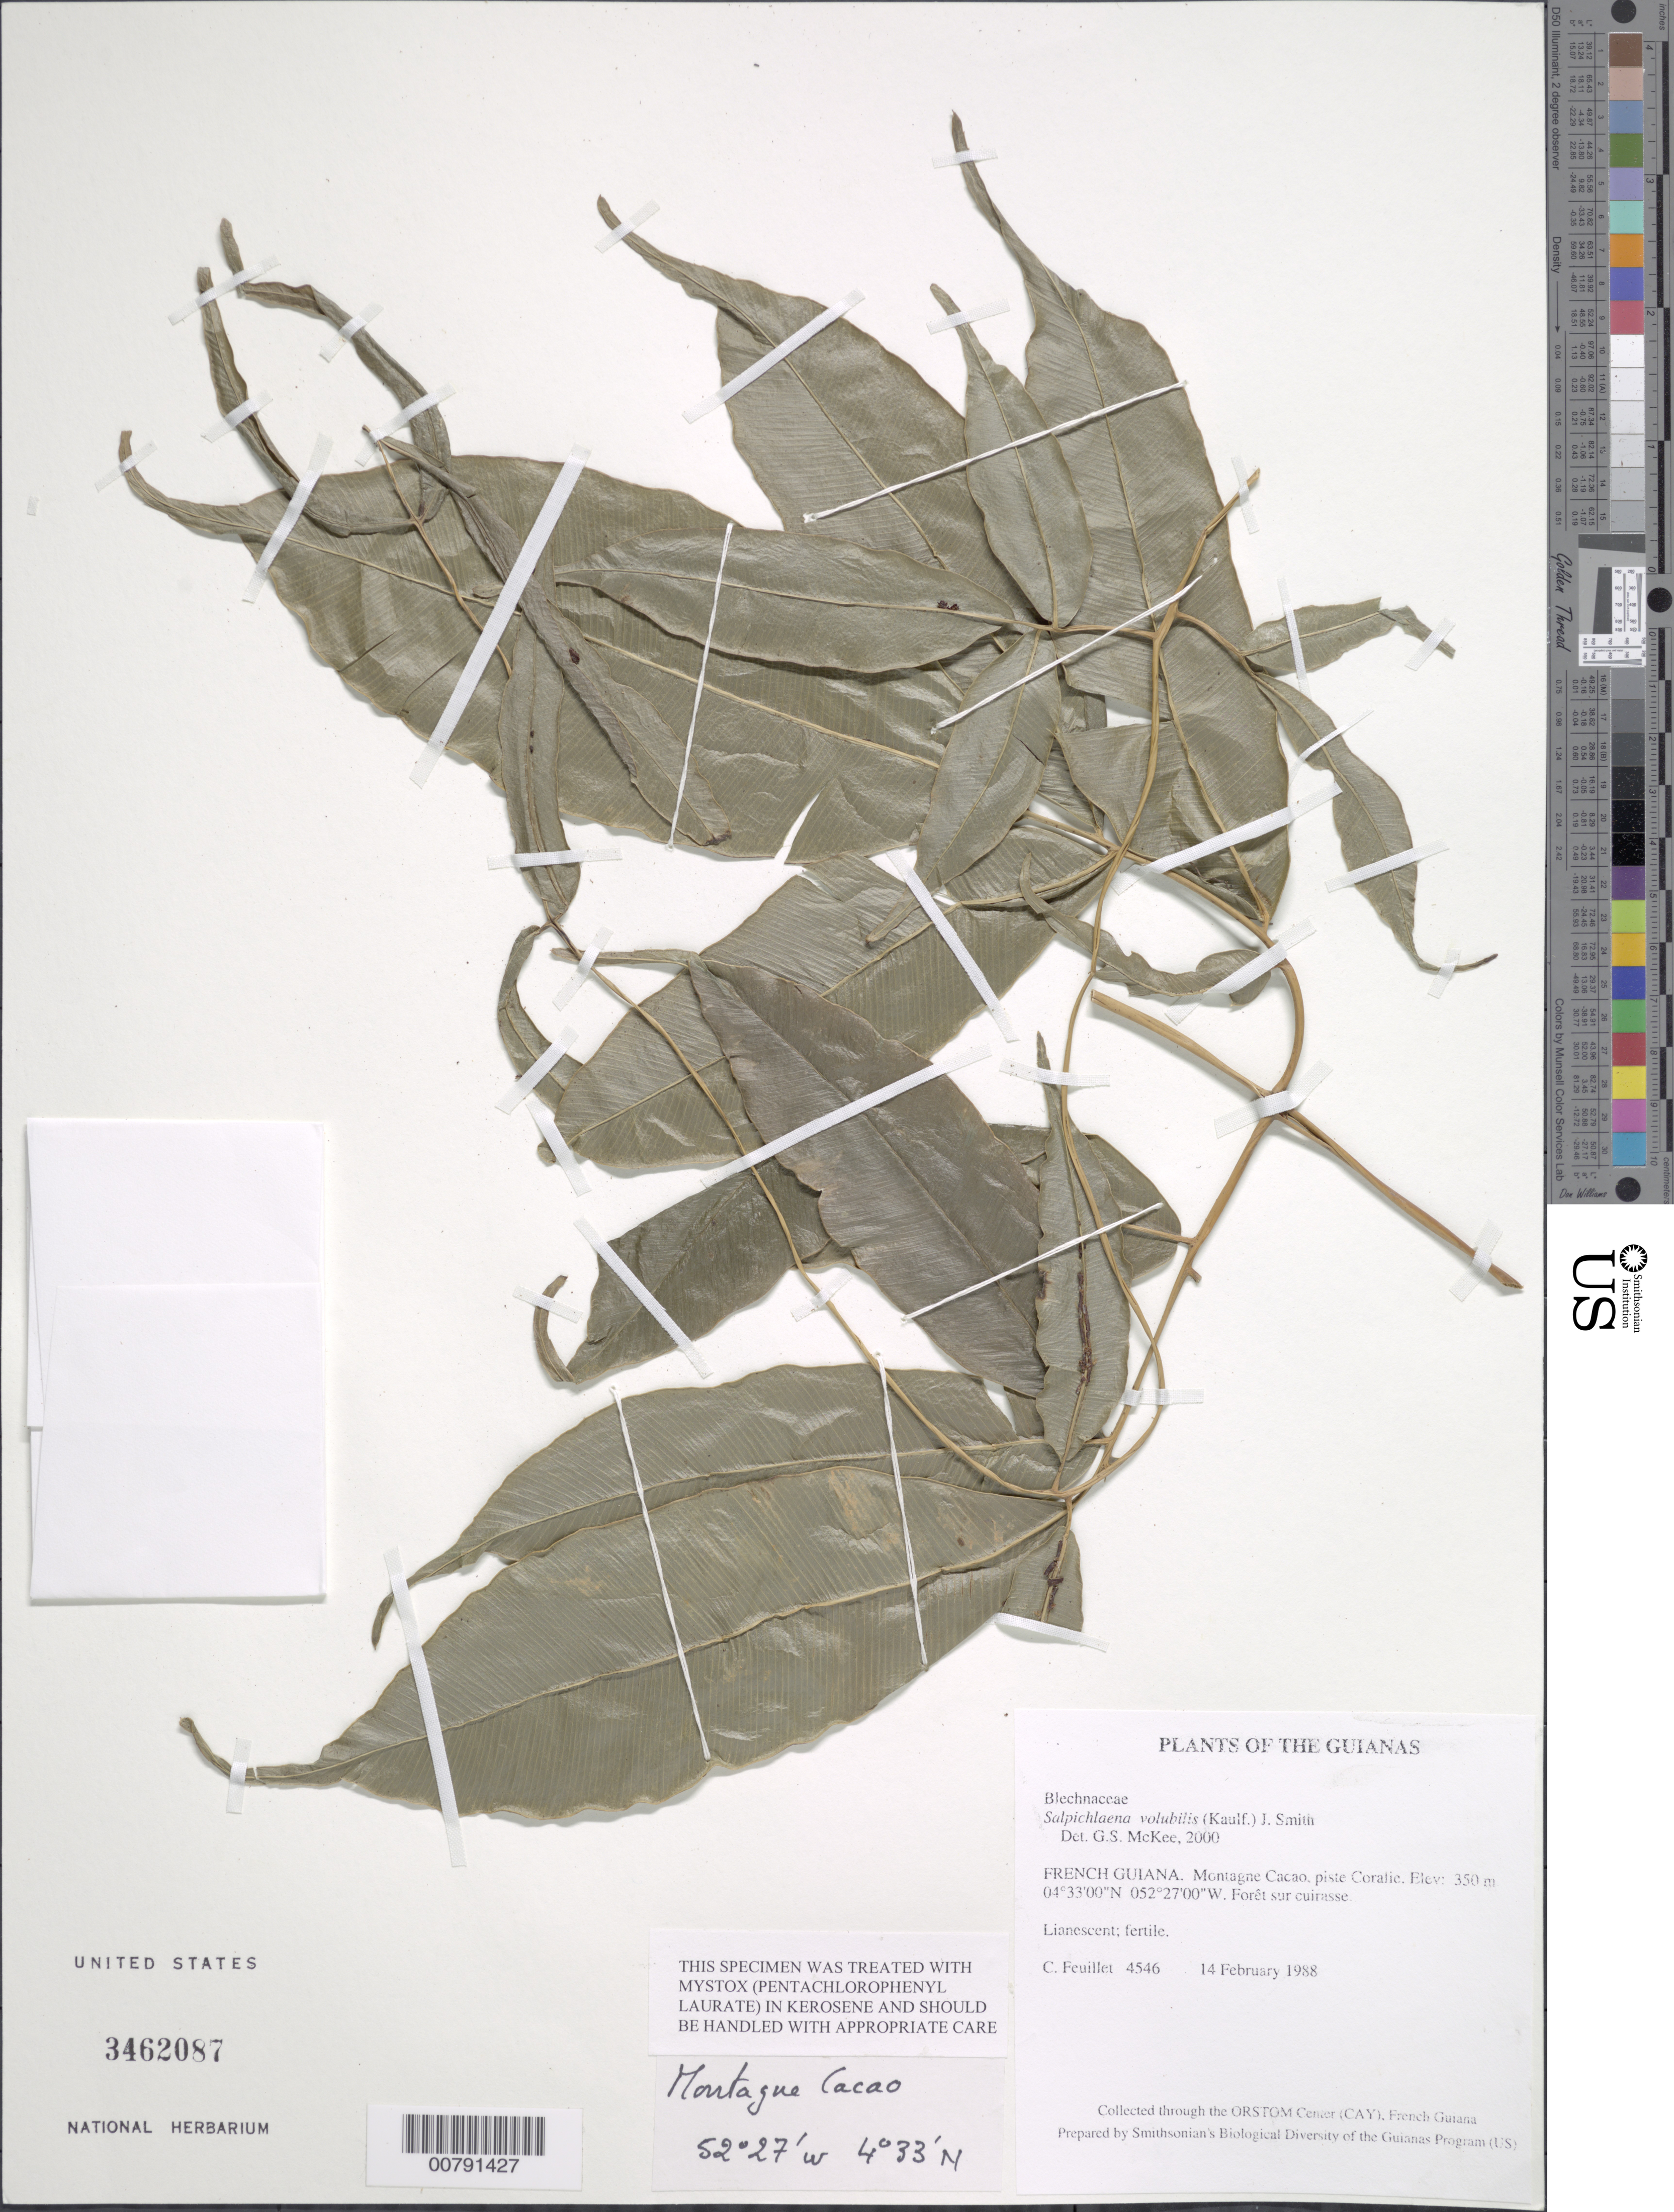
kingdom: Plantae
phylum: Tracheophyta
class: Polypodiopsida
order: Polypodiales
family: Blechnaceae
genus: Salpichlaena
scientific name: Salpichlaena volubilis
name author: (Kaulf.) J. Sm.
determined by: McKee, G. S., (US), NMNH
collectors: C. Feuillet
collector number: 4546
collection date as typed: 14 Feb 1988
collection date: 1988-02-14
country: French Guiana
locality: Montagne Cacao, piste Coralie - Bassin de la Comté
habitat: Forêt sur cuirasse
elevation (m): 350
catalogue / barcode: US 3462087